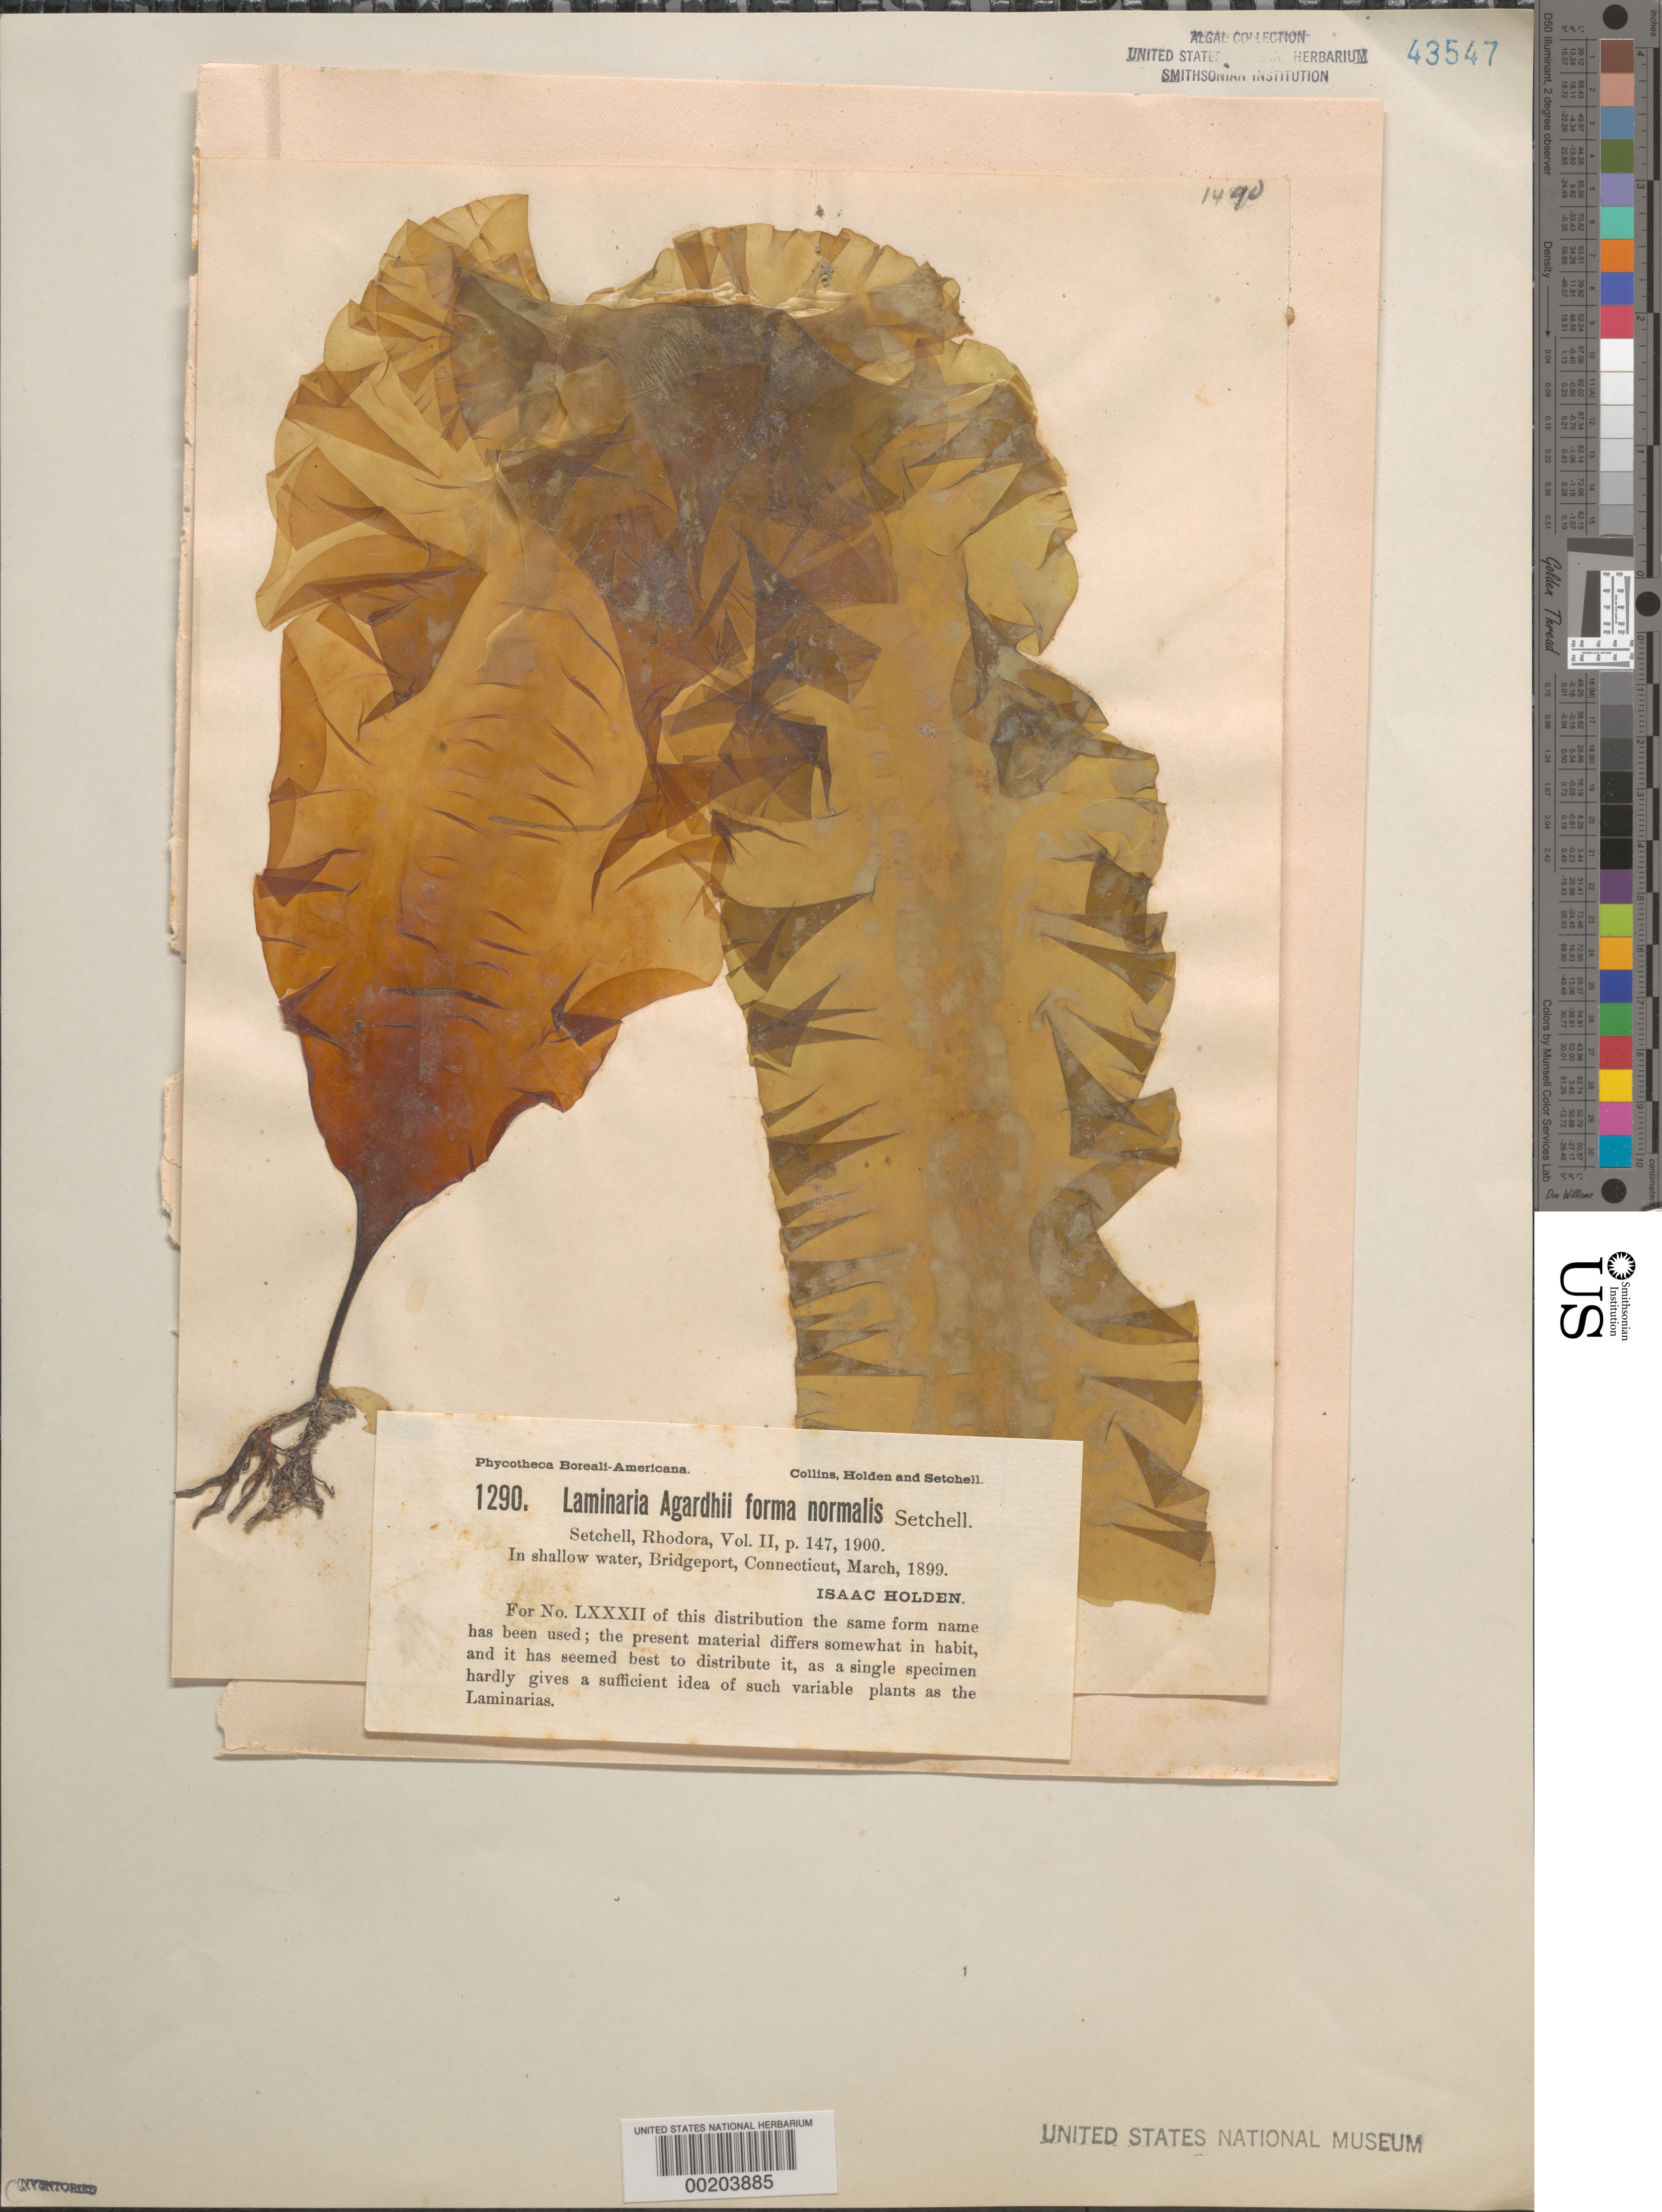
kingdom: Chromista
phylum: Ochrophyta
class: Phaeophyceae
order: Laminariales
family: Laminariaceae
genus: Saccharina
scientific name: Saccharina latissima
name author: C.E. Lane et al.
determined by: Algae name updating Project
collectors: I. Holden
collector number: PB-A 1290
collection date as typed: Mar 1899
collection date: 1899-03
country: United States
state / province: Connecticut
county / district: Fairfield County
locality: Bridgeport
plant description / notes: Collins, Holden & Setchell, Phycotheca Boreali-Americana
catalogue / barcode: US 43547